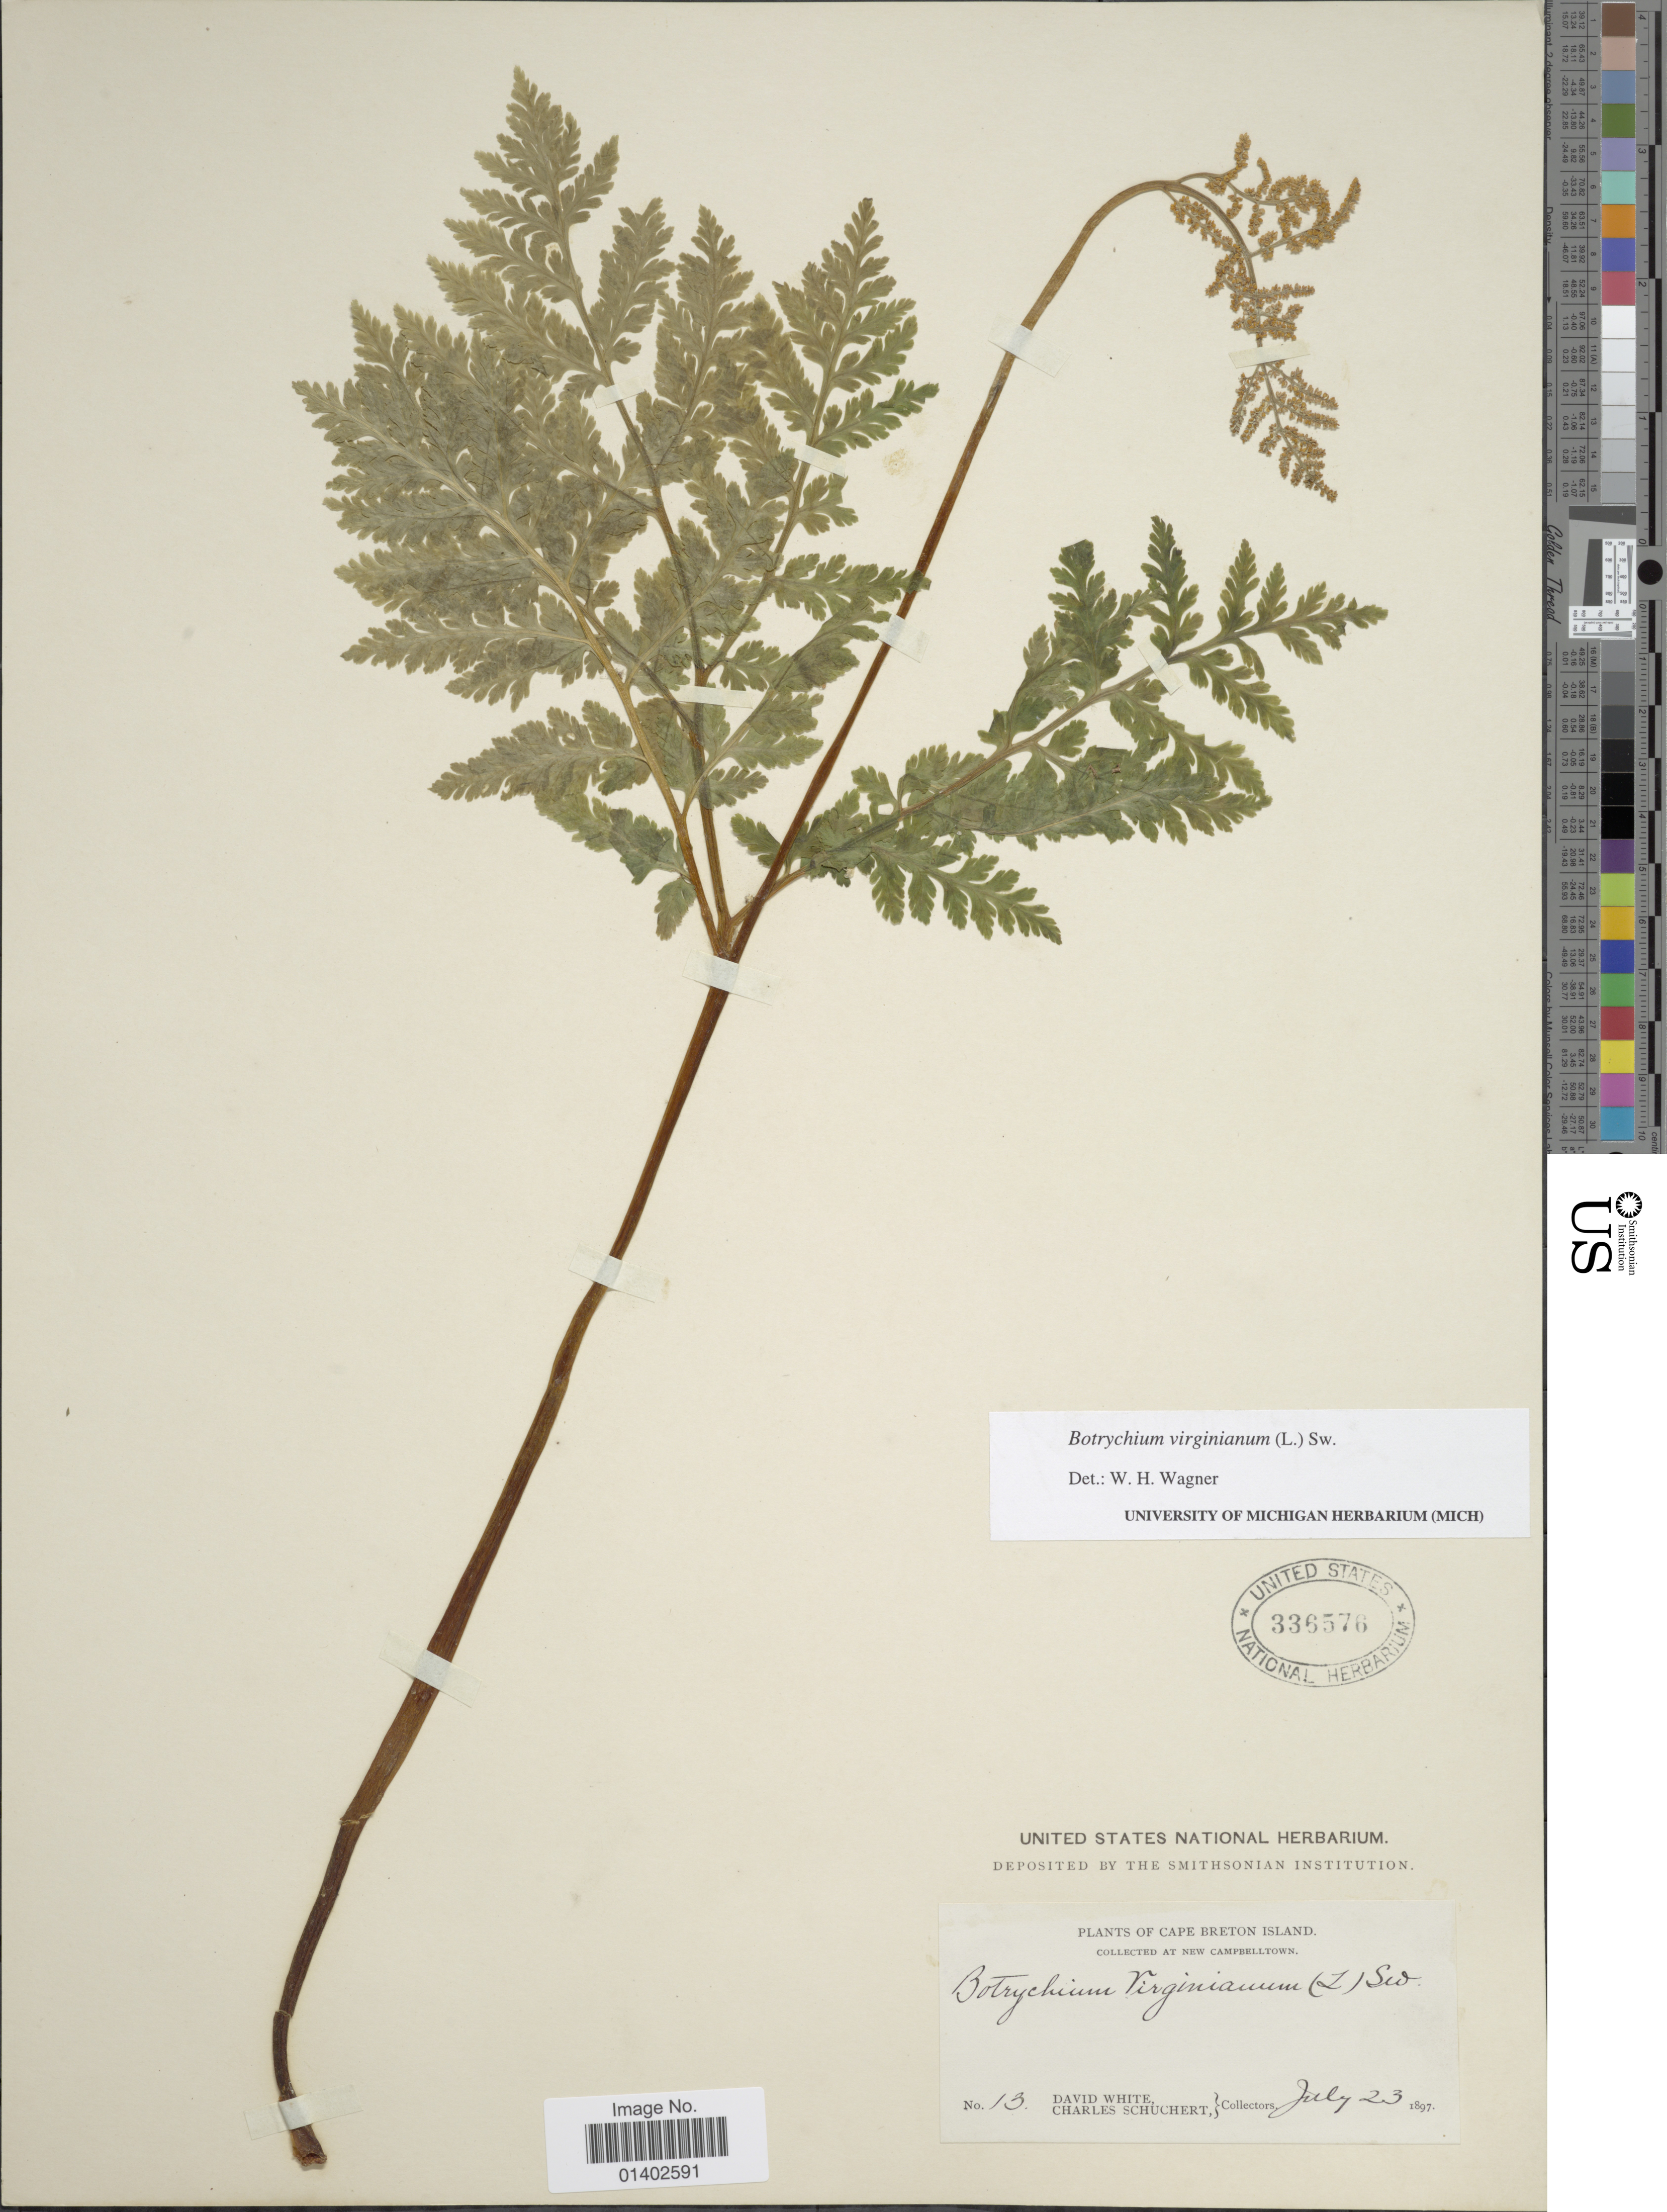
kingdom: Plantae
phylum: Tracheophyta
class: Polypodiopsida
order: Ophioglossales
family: Ophioglossaceae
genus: Botrychium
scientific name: Botrychium virginianum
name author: (L.) Sw.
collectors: D. White & C. Schuchert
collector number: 13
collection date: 1897-07-23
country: Canada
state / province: Nova Scotia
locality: Cape Breton Island, New Campbelltown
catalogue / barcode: US 336576